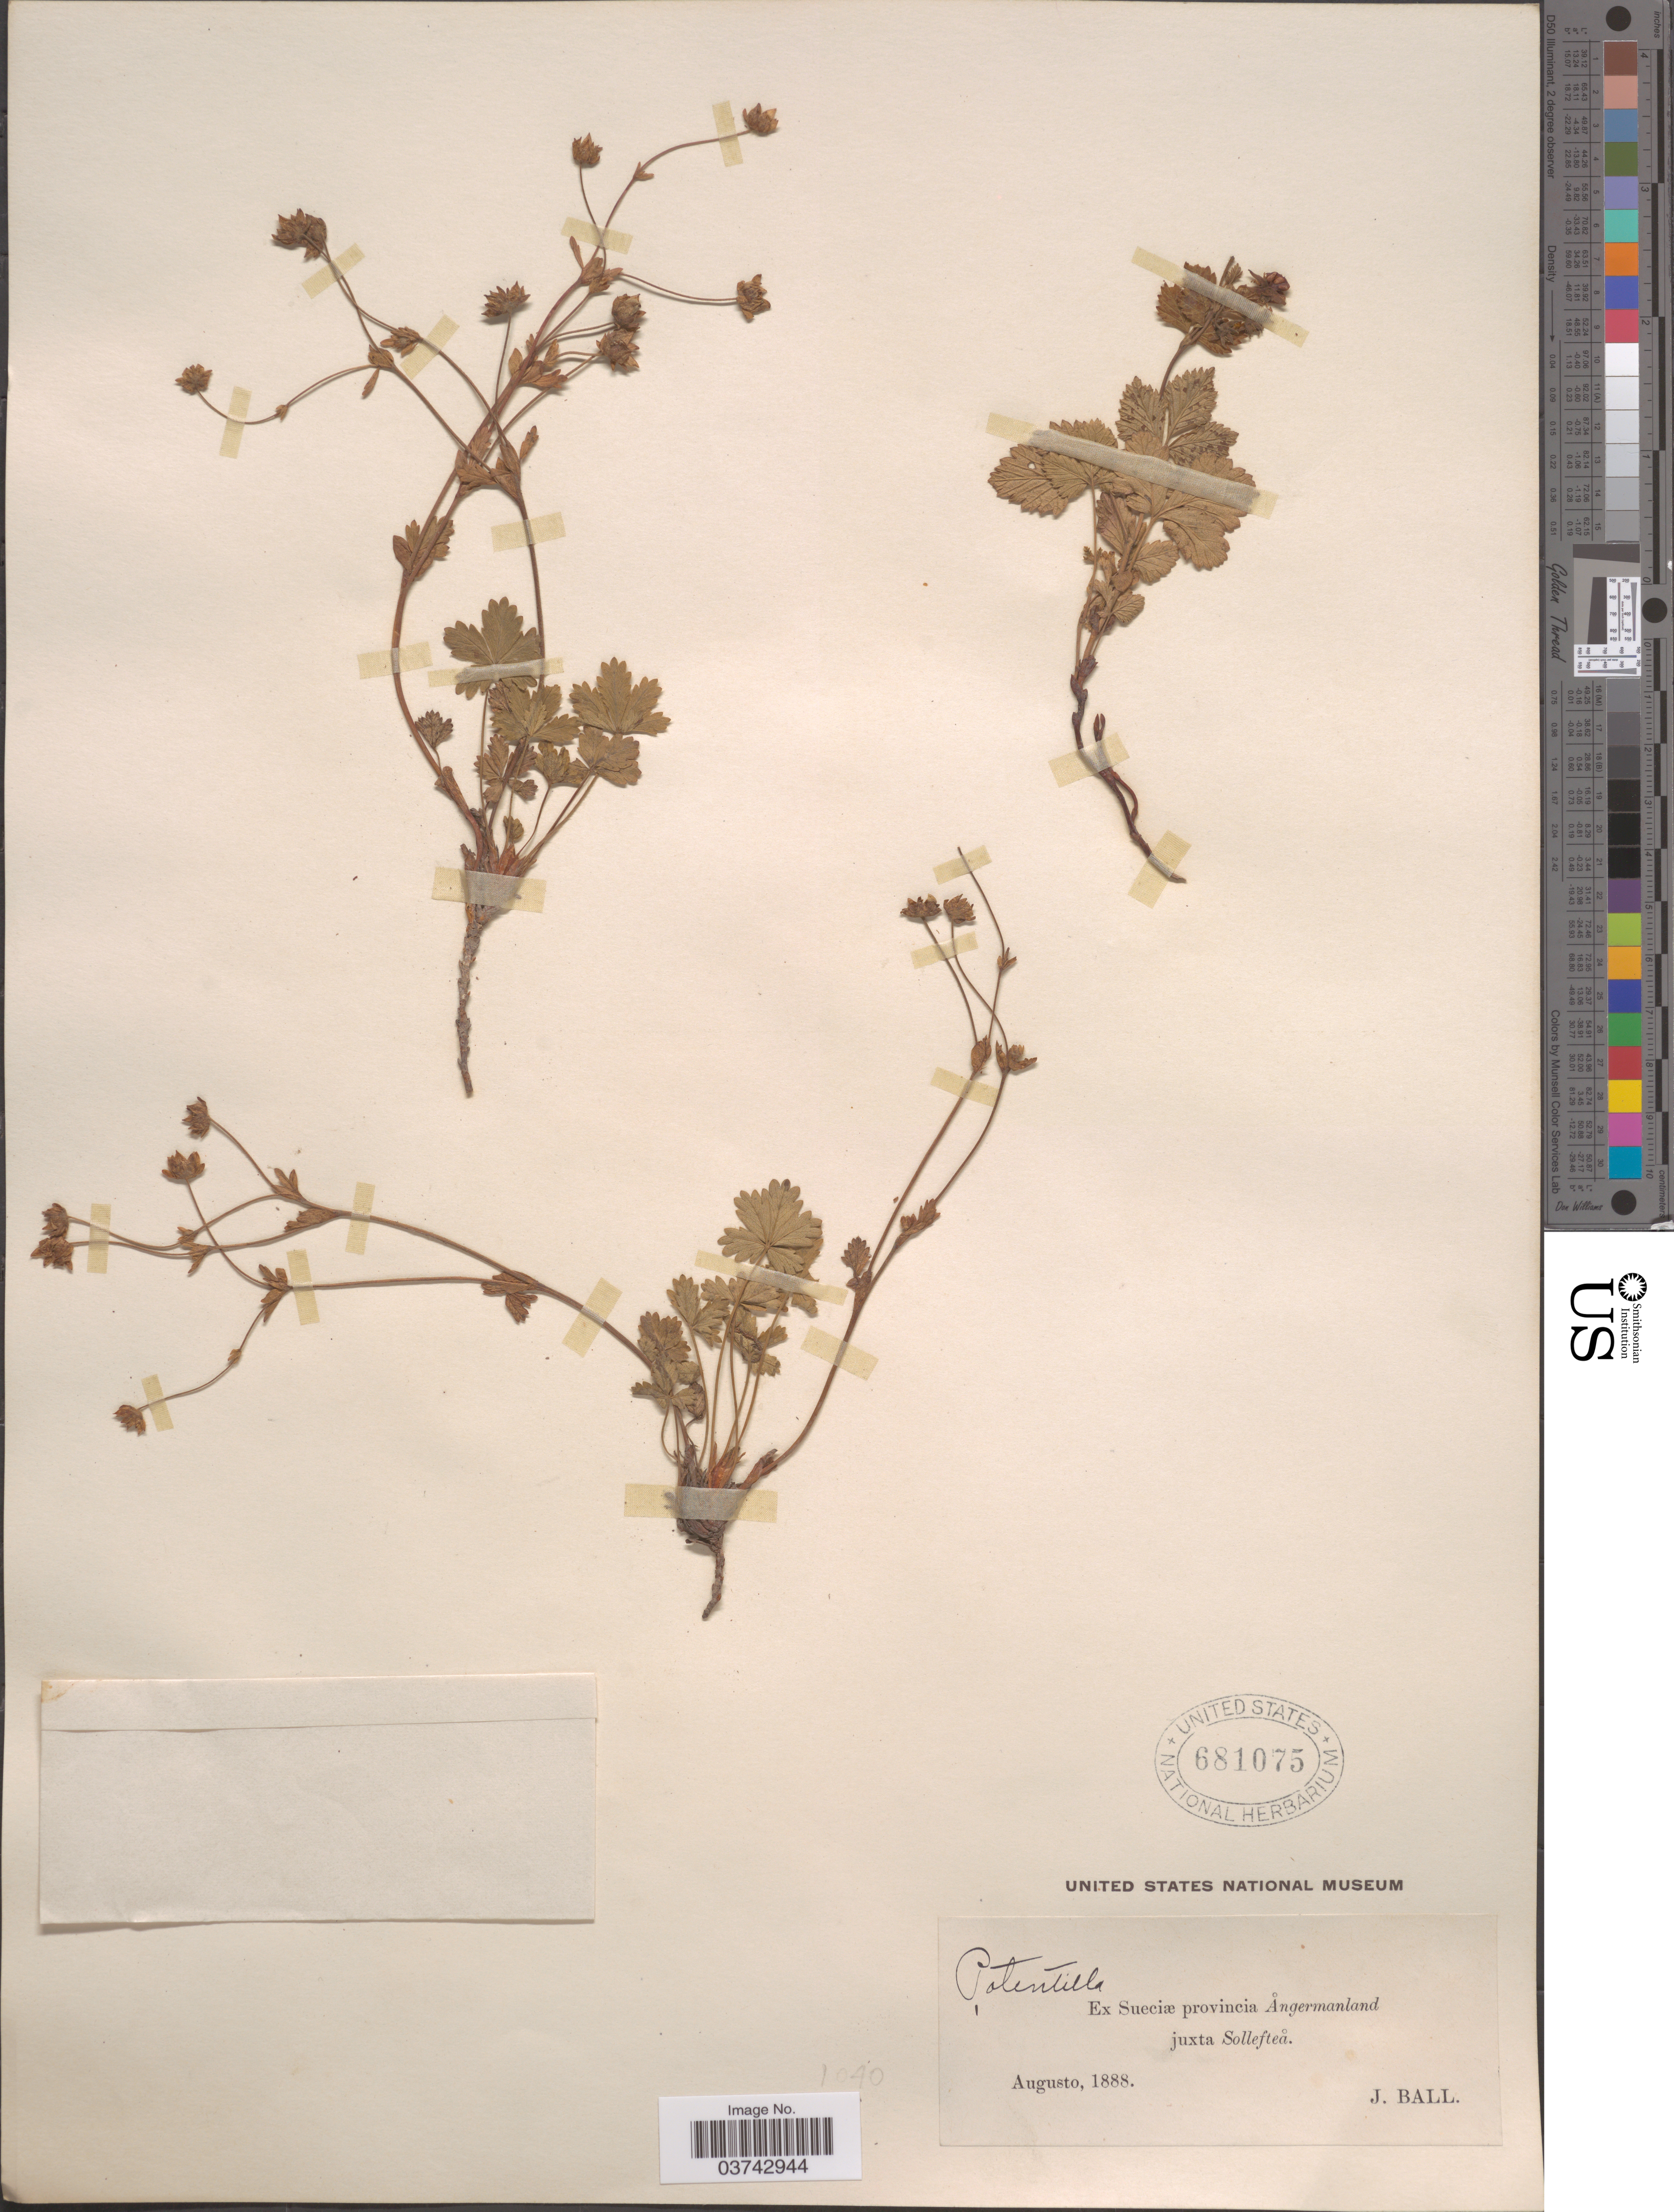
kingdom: Plantae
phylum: Tracheophyta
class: Magnoliopsida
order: Rosales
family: Rosaceae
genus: Potentilla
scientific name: Potentilla sp.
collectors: J. Ball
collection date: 1888-08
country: Sweden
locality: Ex Sueciæ provincia Ångermanland juxta Sollefteå.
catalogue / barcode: US 681075